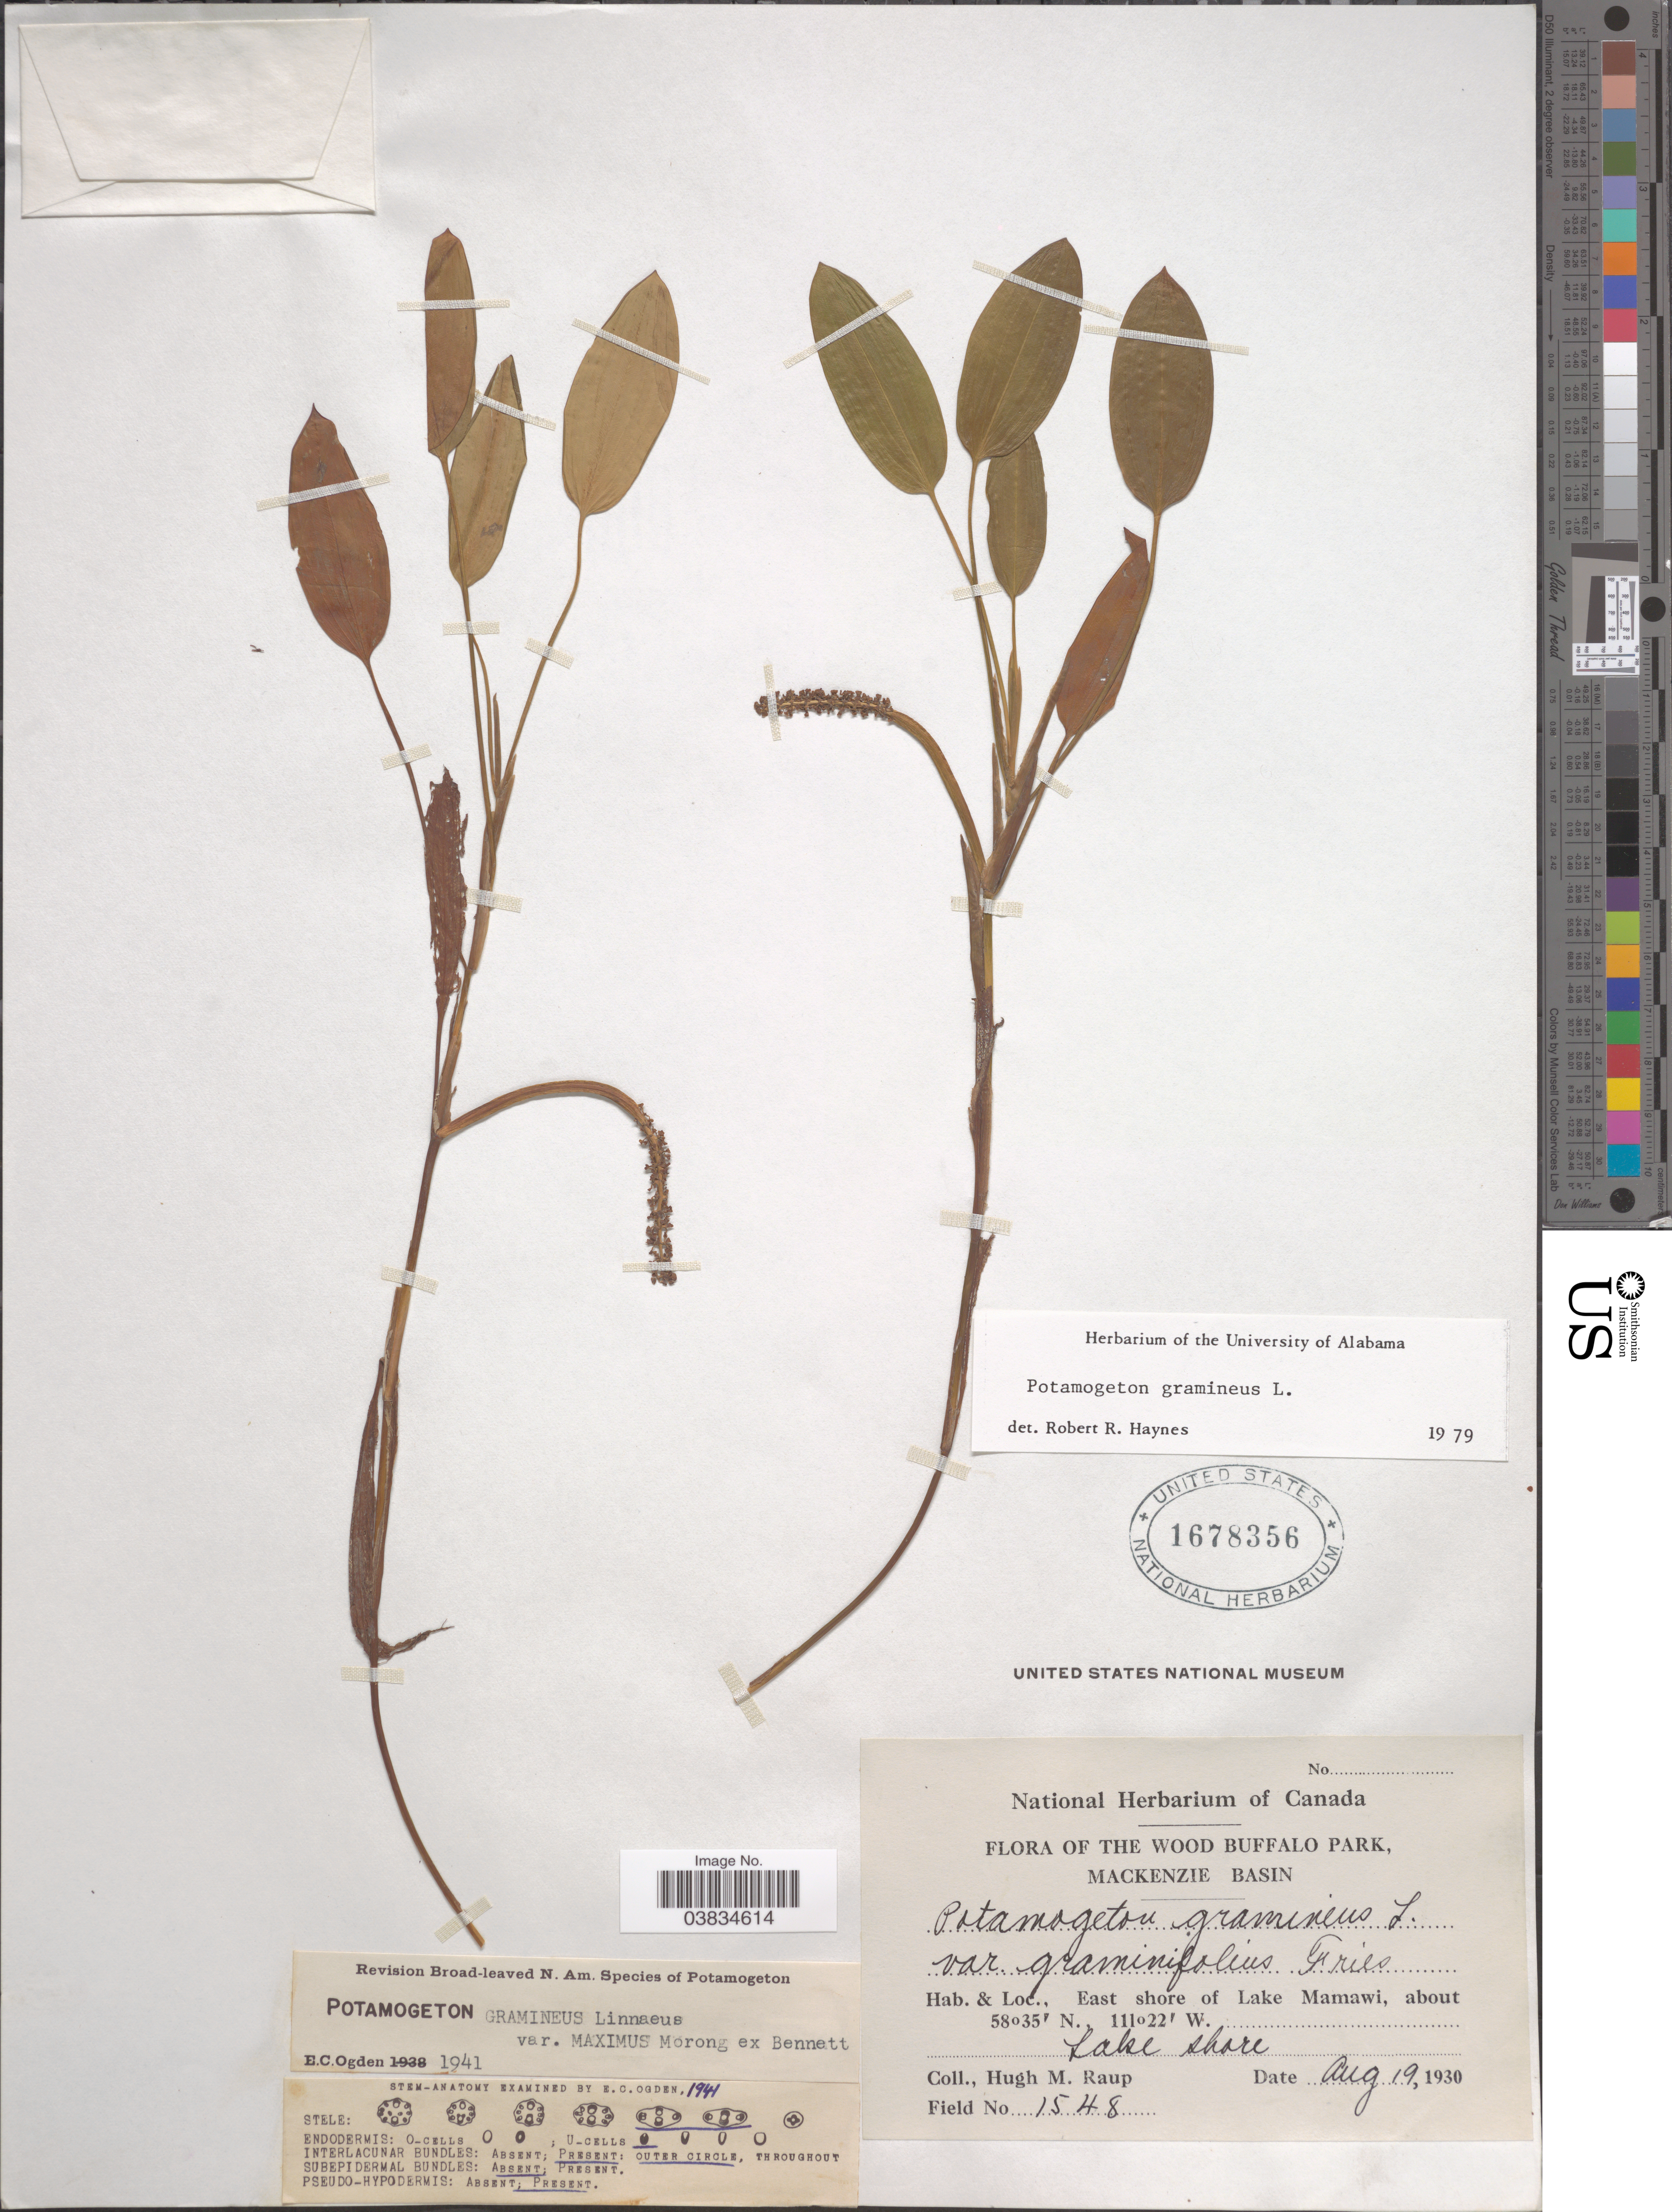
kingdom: Plantae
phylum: Tracheophyta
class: Liliopsida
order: Alismatales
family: Potamogetonaceae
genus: Potamogeton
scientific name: Potamogeton gramineus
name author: L.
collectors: H. Raup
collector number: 1548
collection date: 1930-08-19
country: Canada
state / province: Alberta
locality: The Wood Buffalo Park, Mackenzie Basin. East shore of Lake Mamawi.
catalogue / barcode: US 1678356